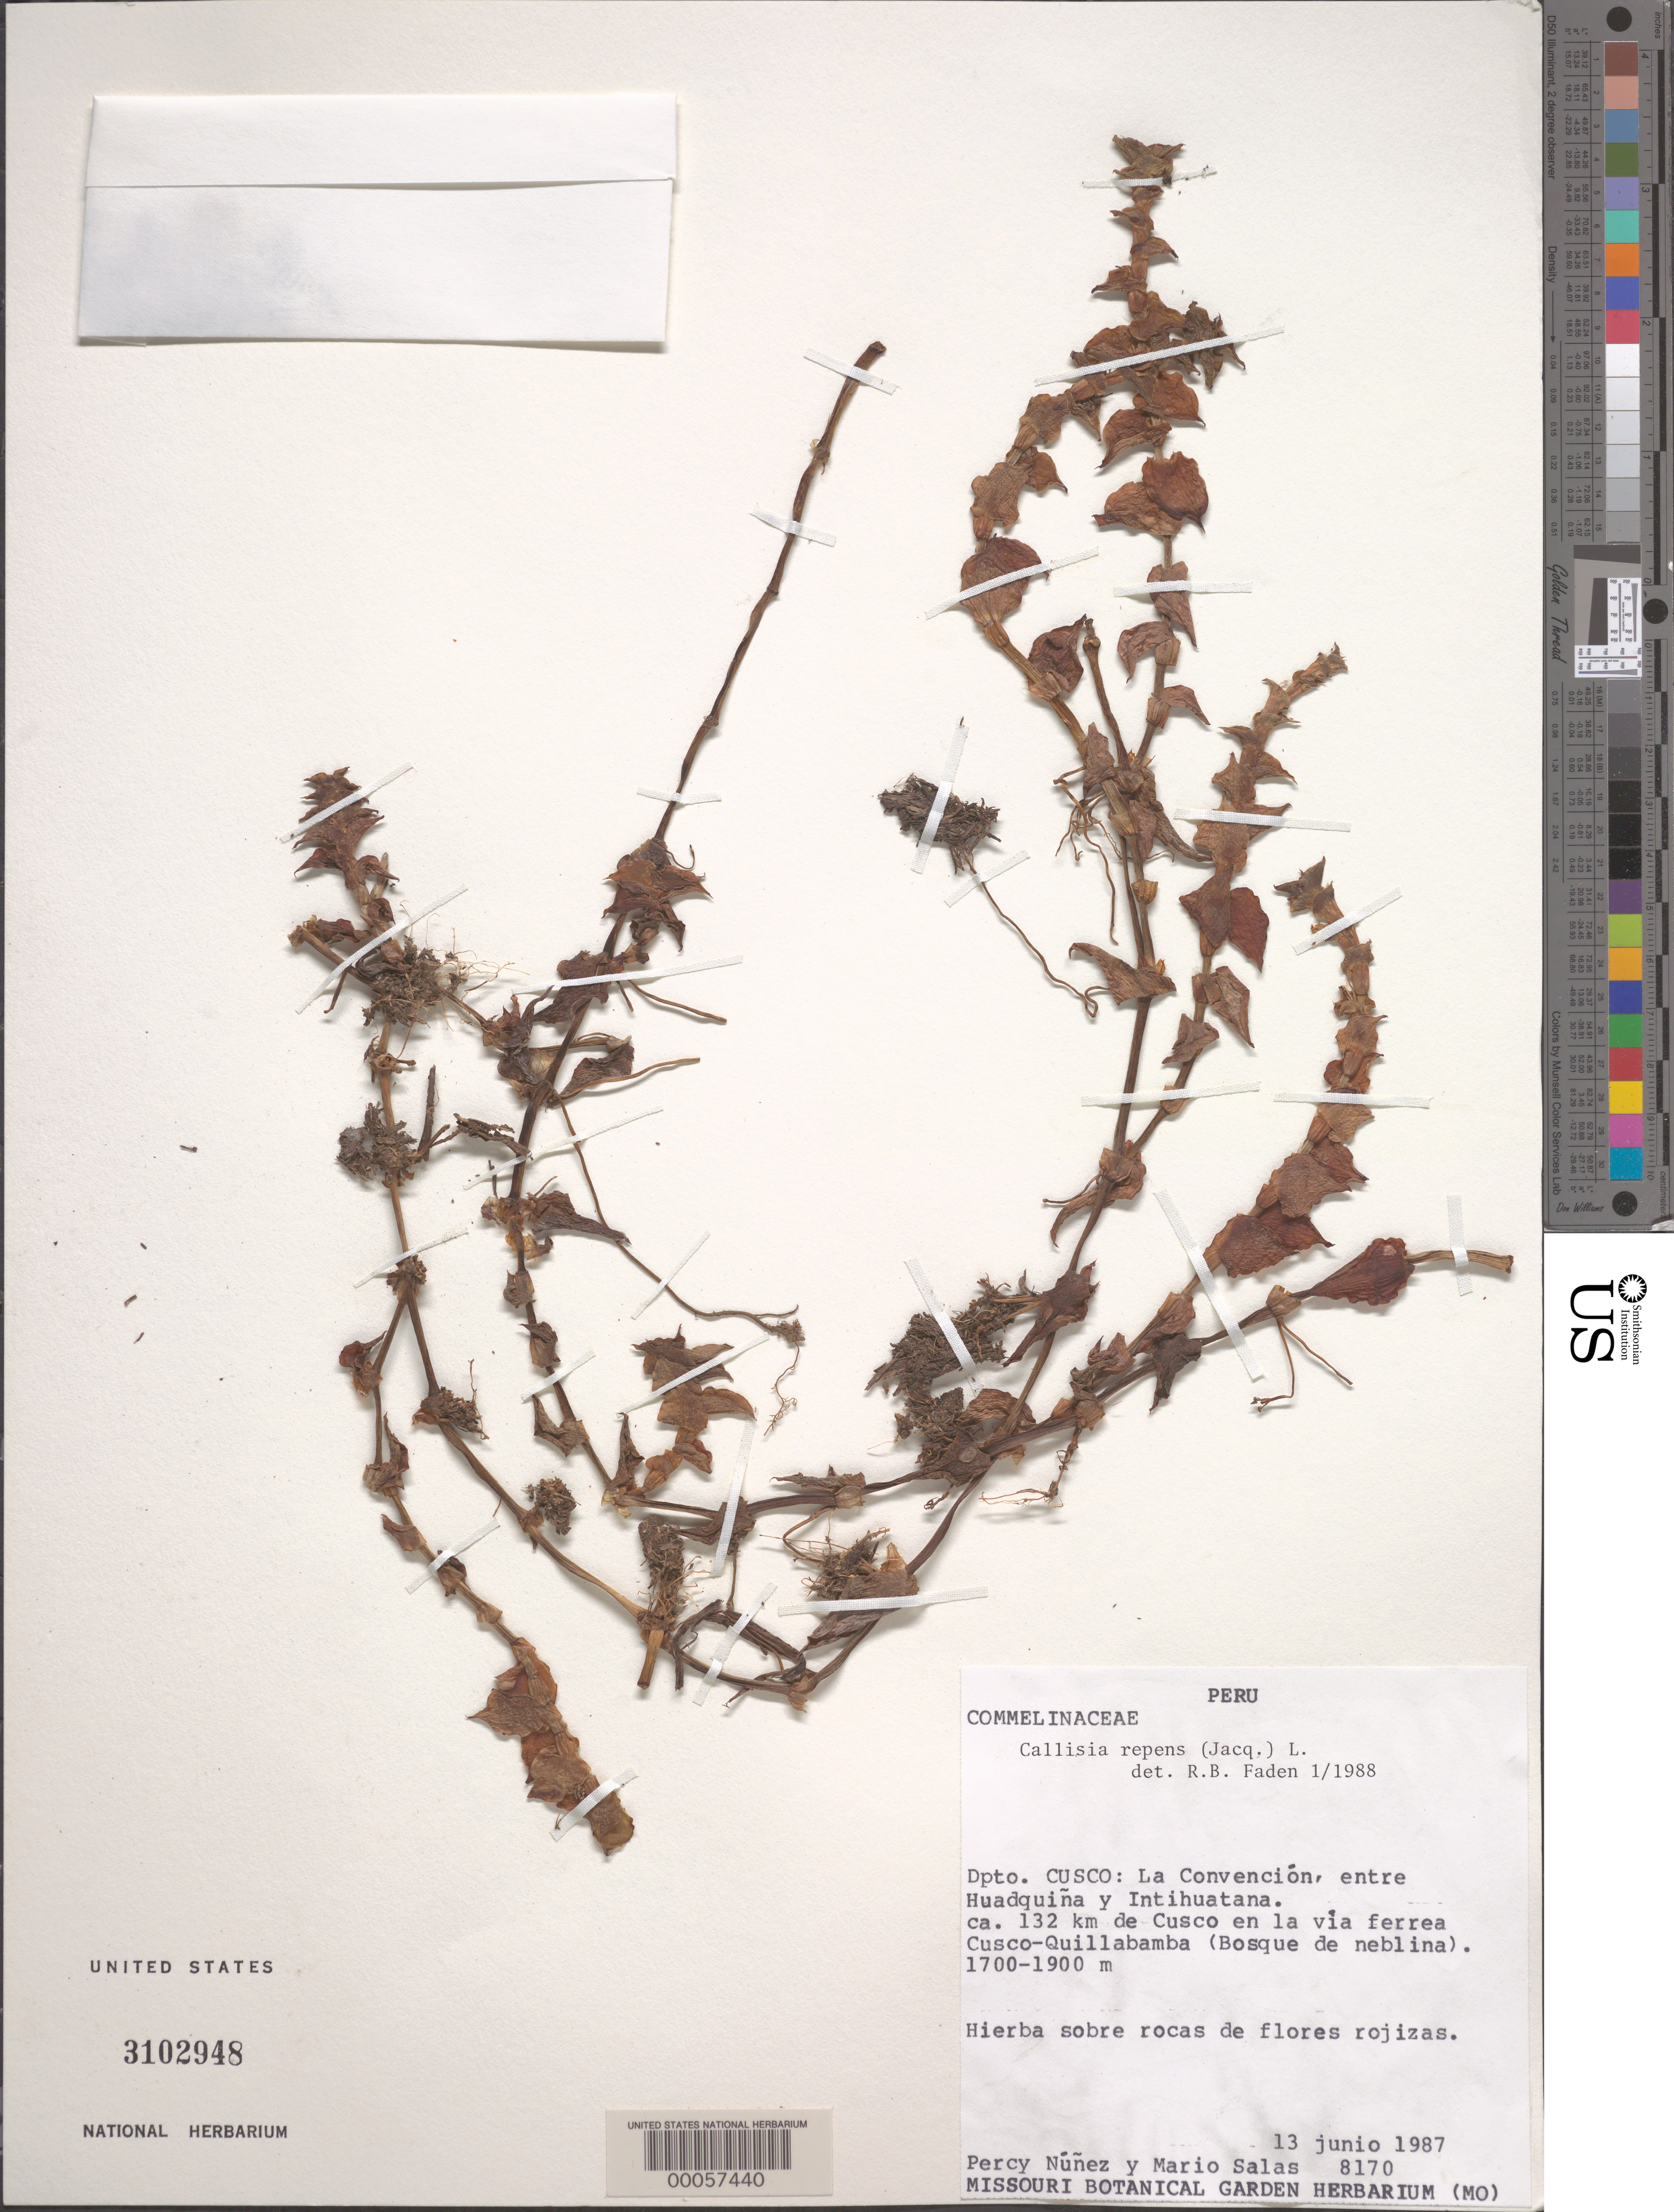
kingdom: Plantae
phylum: Tracheophyta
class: Liliopsida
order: Commelinales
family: Commelinaceae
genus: Tradescantia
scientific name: Tradescantia repens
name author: (Jacq.) Vand.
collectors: P. Nuñez V. & M. Salas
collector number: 8170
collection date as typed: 13 Jun 1987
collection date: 1987-06-13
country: Peru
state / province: Cusco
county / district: La Convención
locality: La Convención, between Huadquiña and Intihuatana, ca. 132 km from Cuzco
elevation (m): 1700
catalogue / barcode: US 3102948